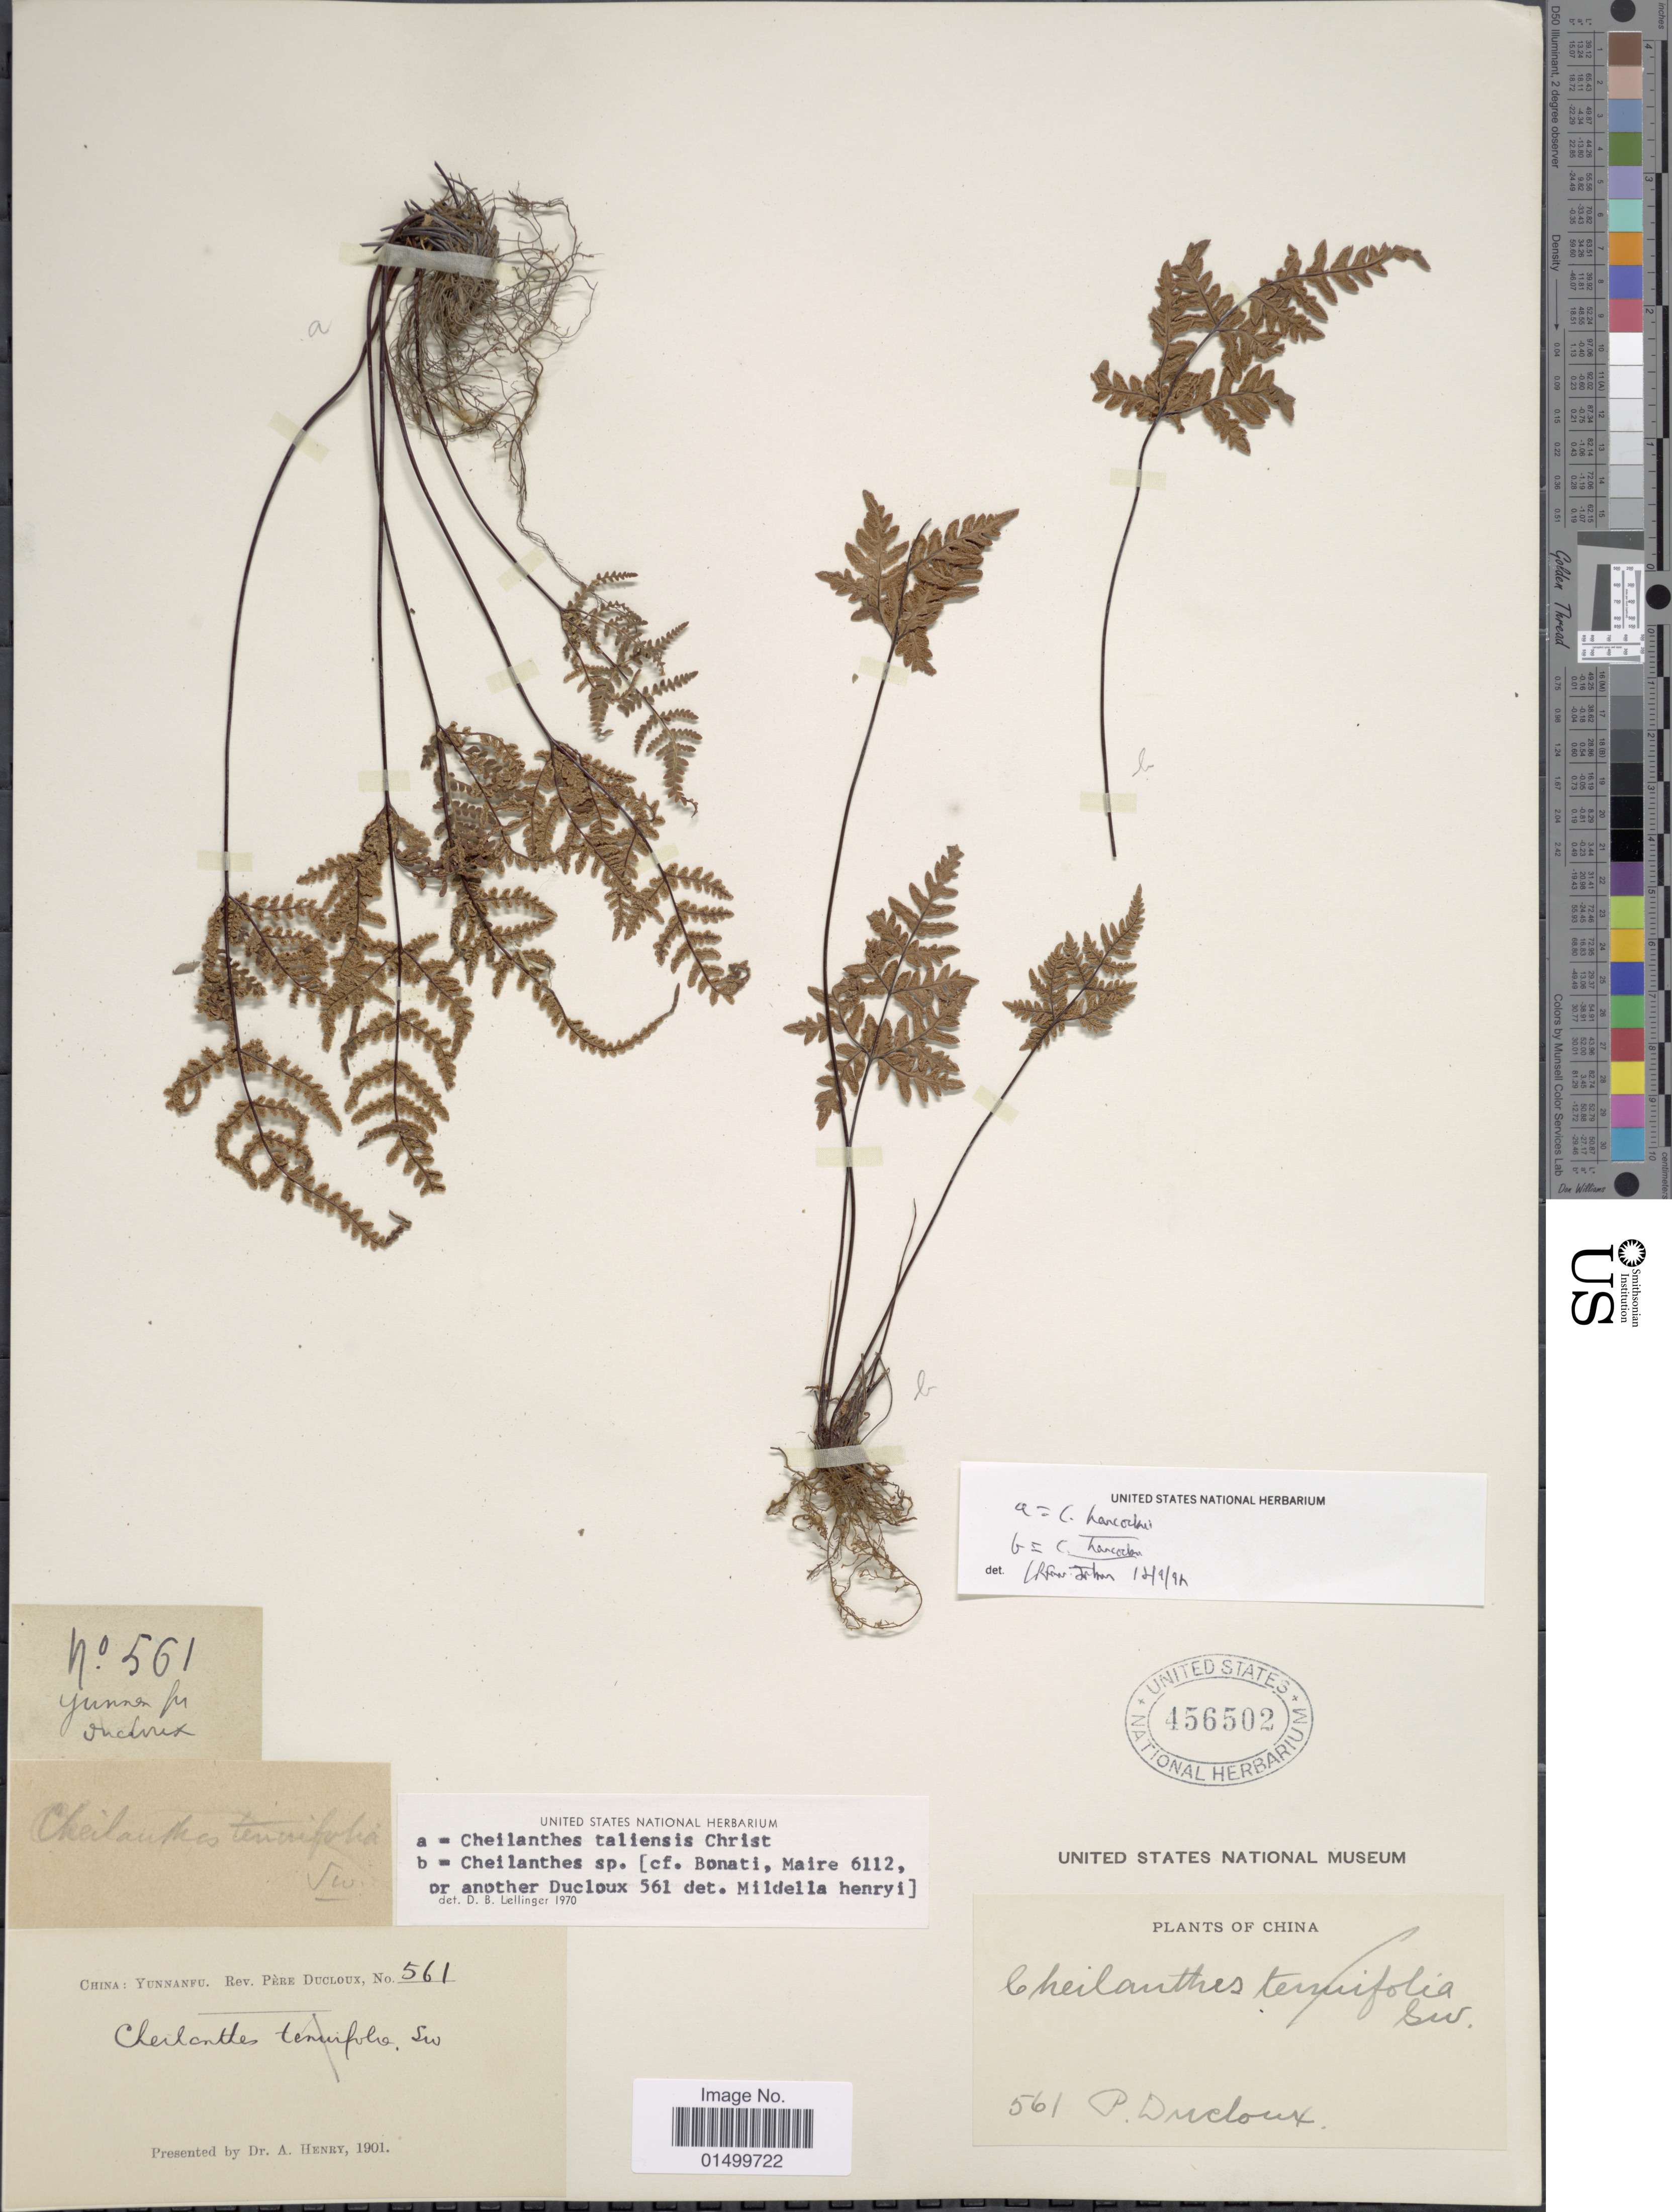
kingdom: Plantae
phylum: Tracheophyta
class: Polypodiopsida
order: Polypodiales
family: Pteridaceae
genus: Cheilanthes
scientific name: Cheilanthes sp.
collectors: F. Ducloux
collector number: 561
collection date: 1901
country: China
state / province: Yunnan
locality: YunnanFu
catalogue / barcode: US 456502